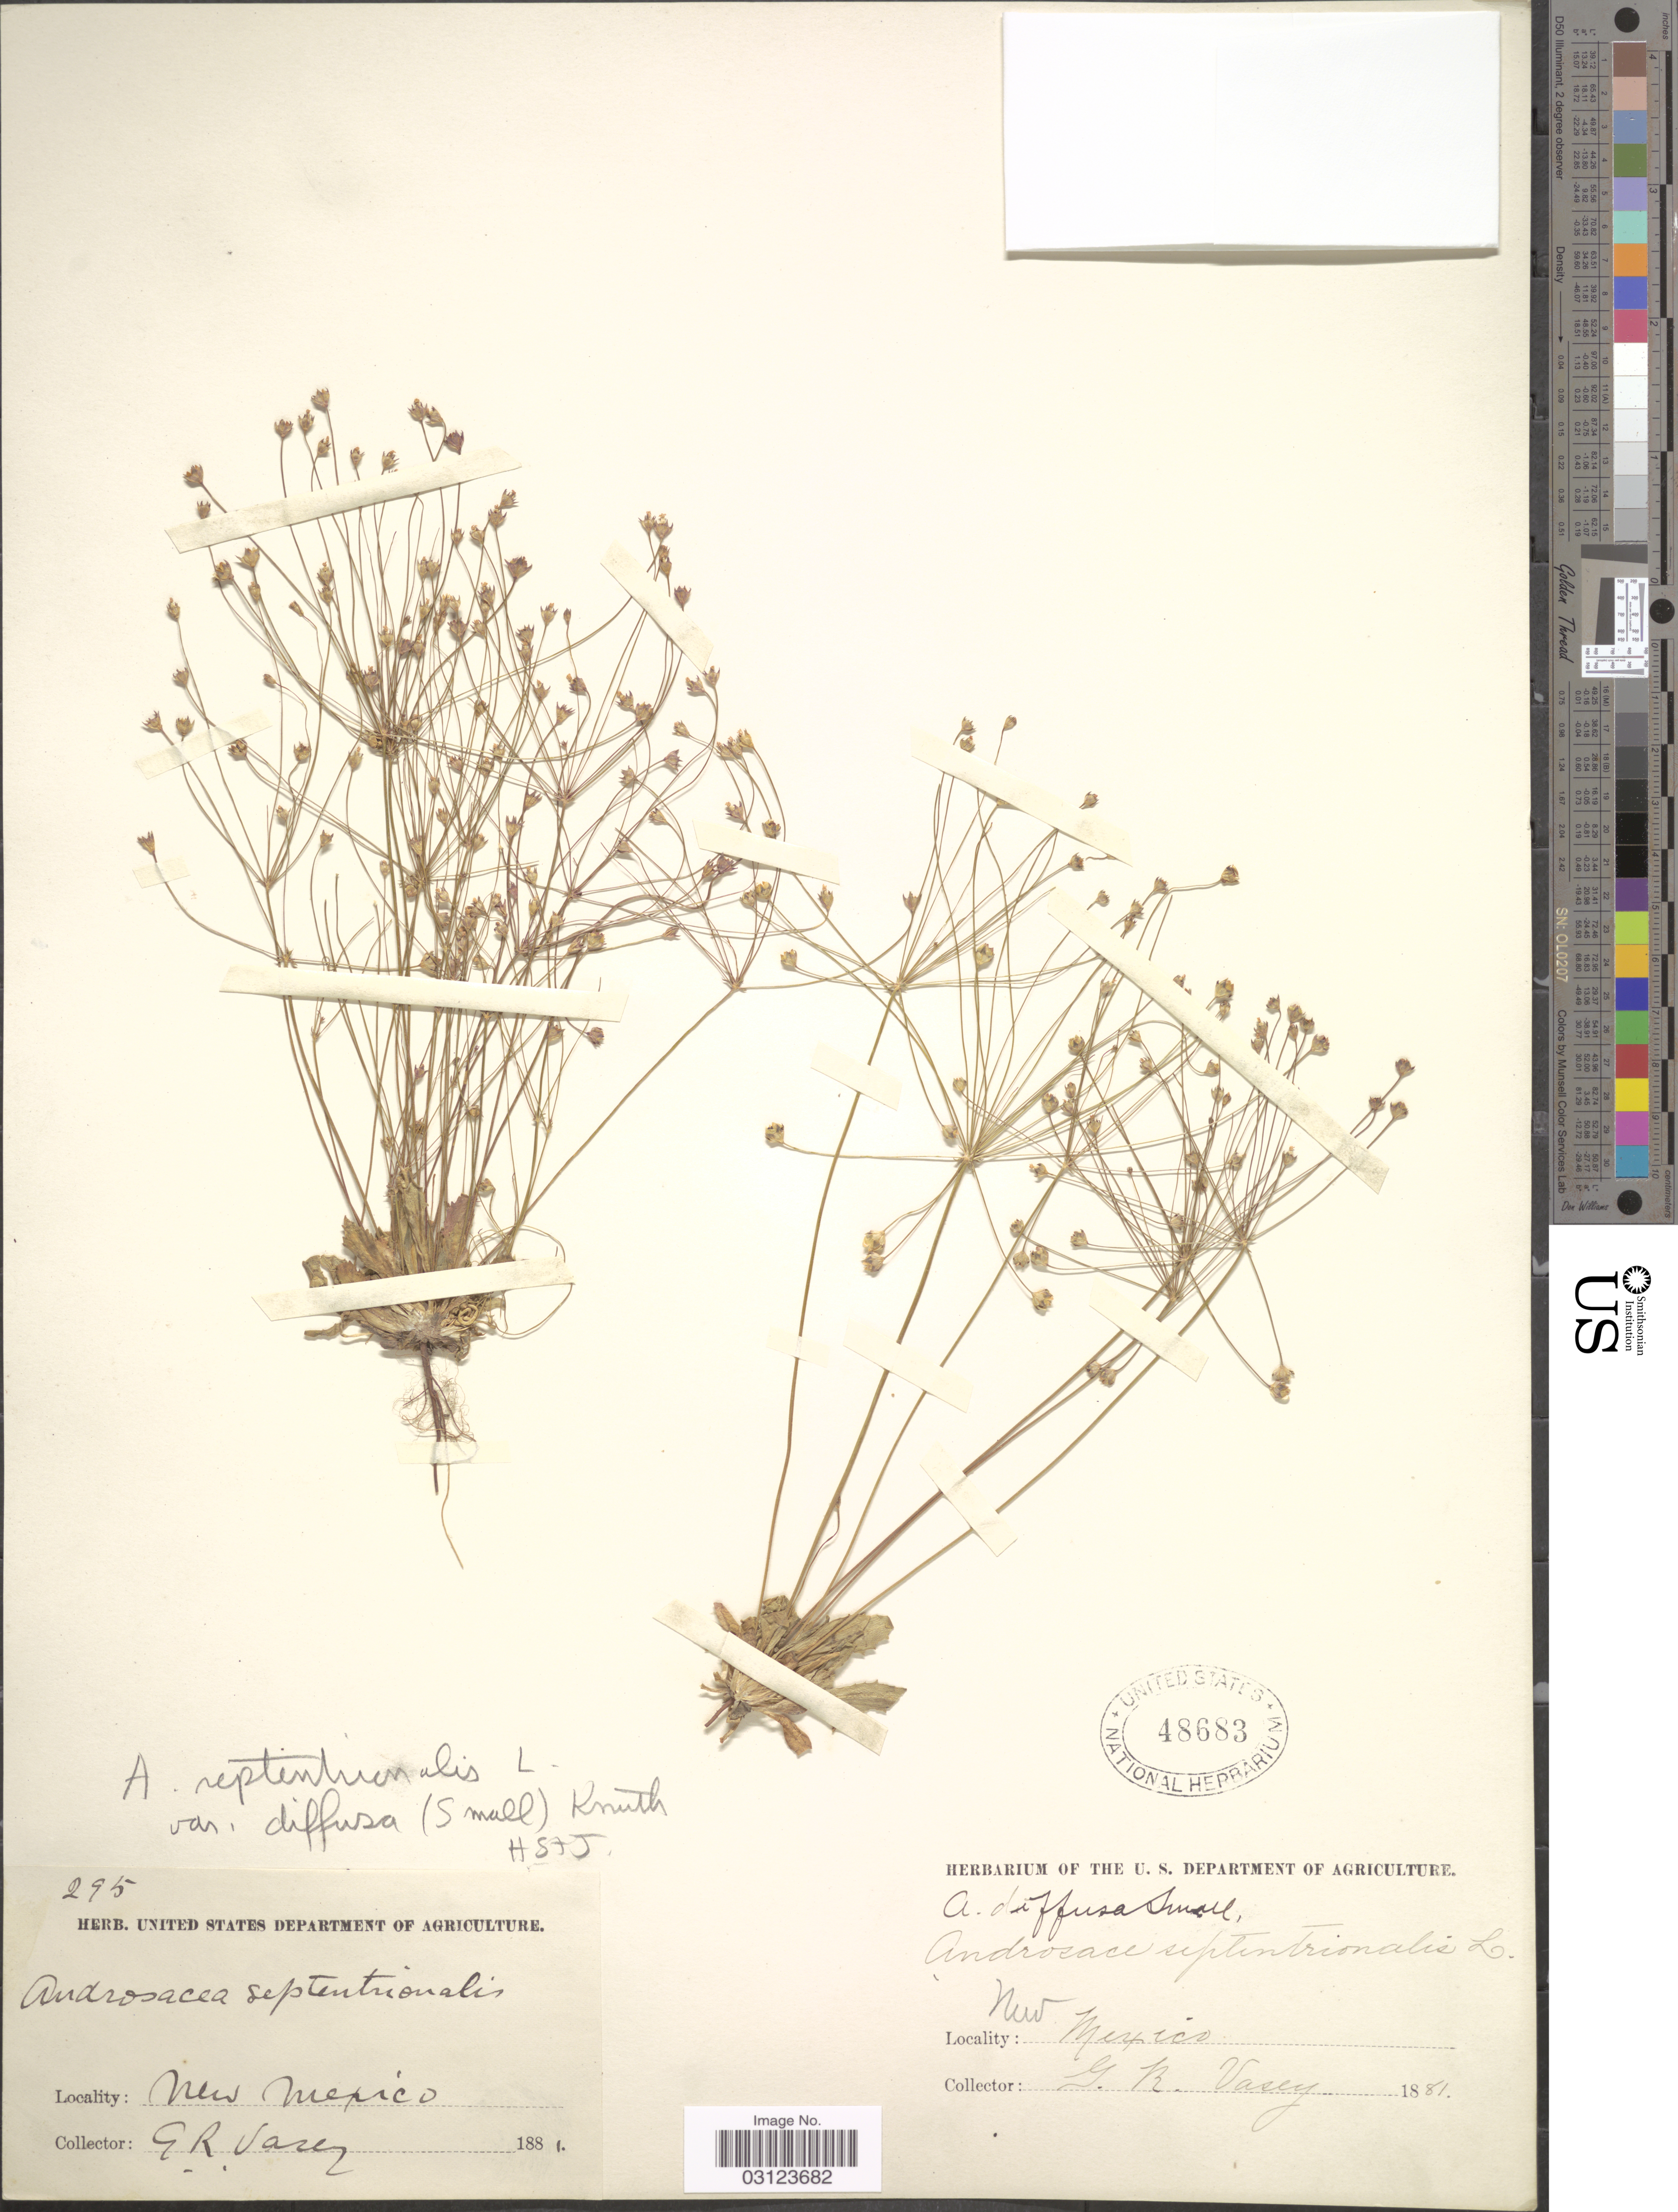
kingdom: Plantae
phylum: Tracheophyta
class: Magnoliopsida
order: Ericales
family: Primulaceae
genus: Androsace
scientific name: Androsace septentrionalis subsp. subulifera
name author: (A. Gray) G.T. Robbins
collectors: G. R. Vasey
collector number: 295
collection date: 1881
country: United States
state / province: New Mexico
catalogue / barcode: US 48683